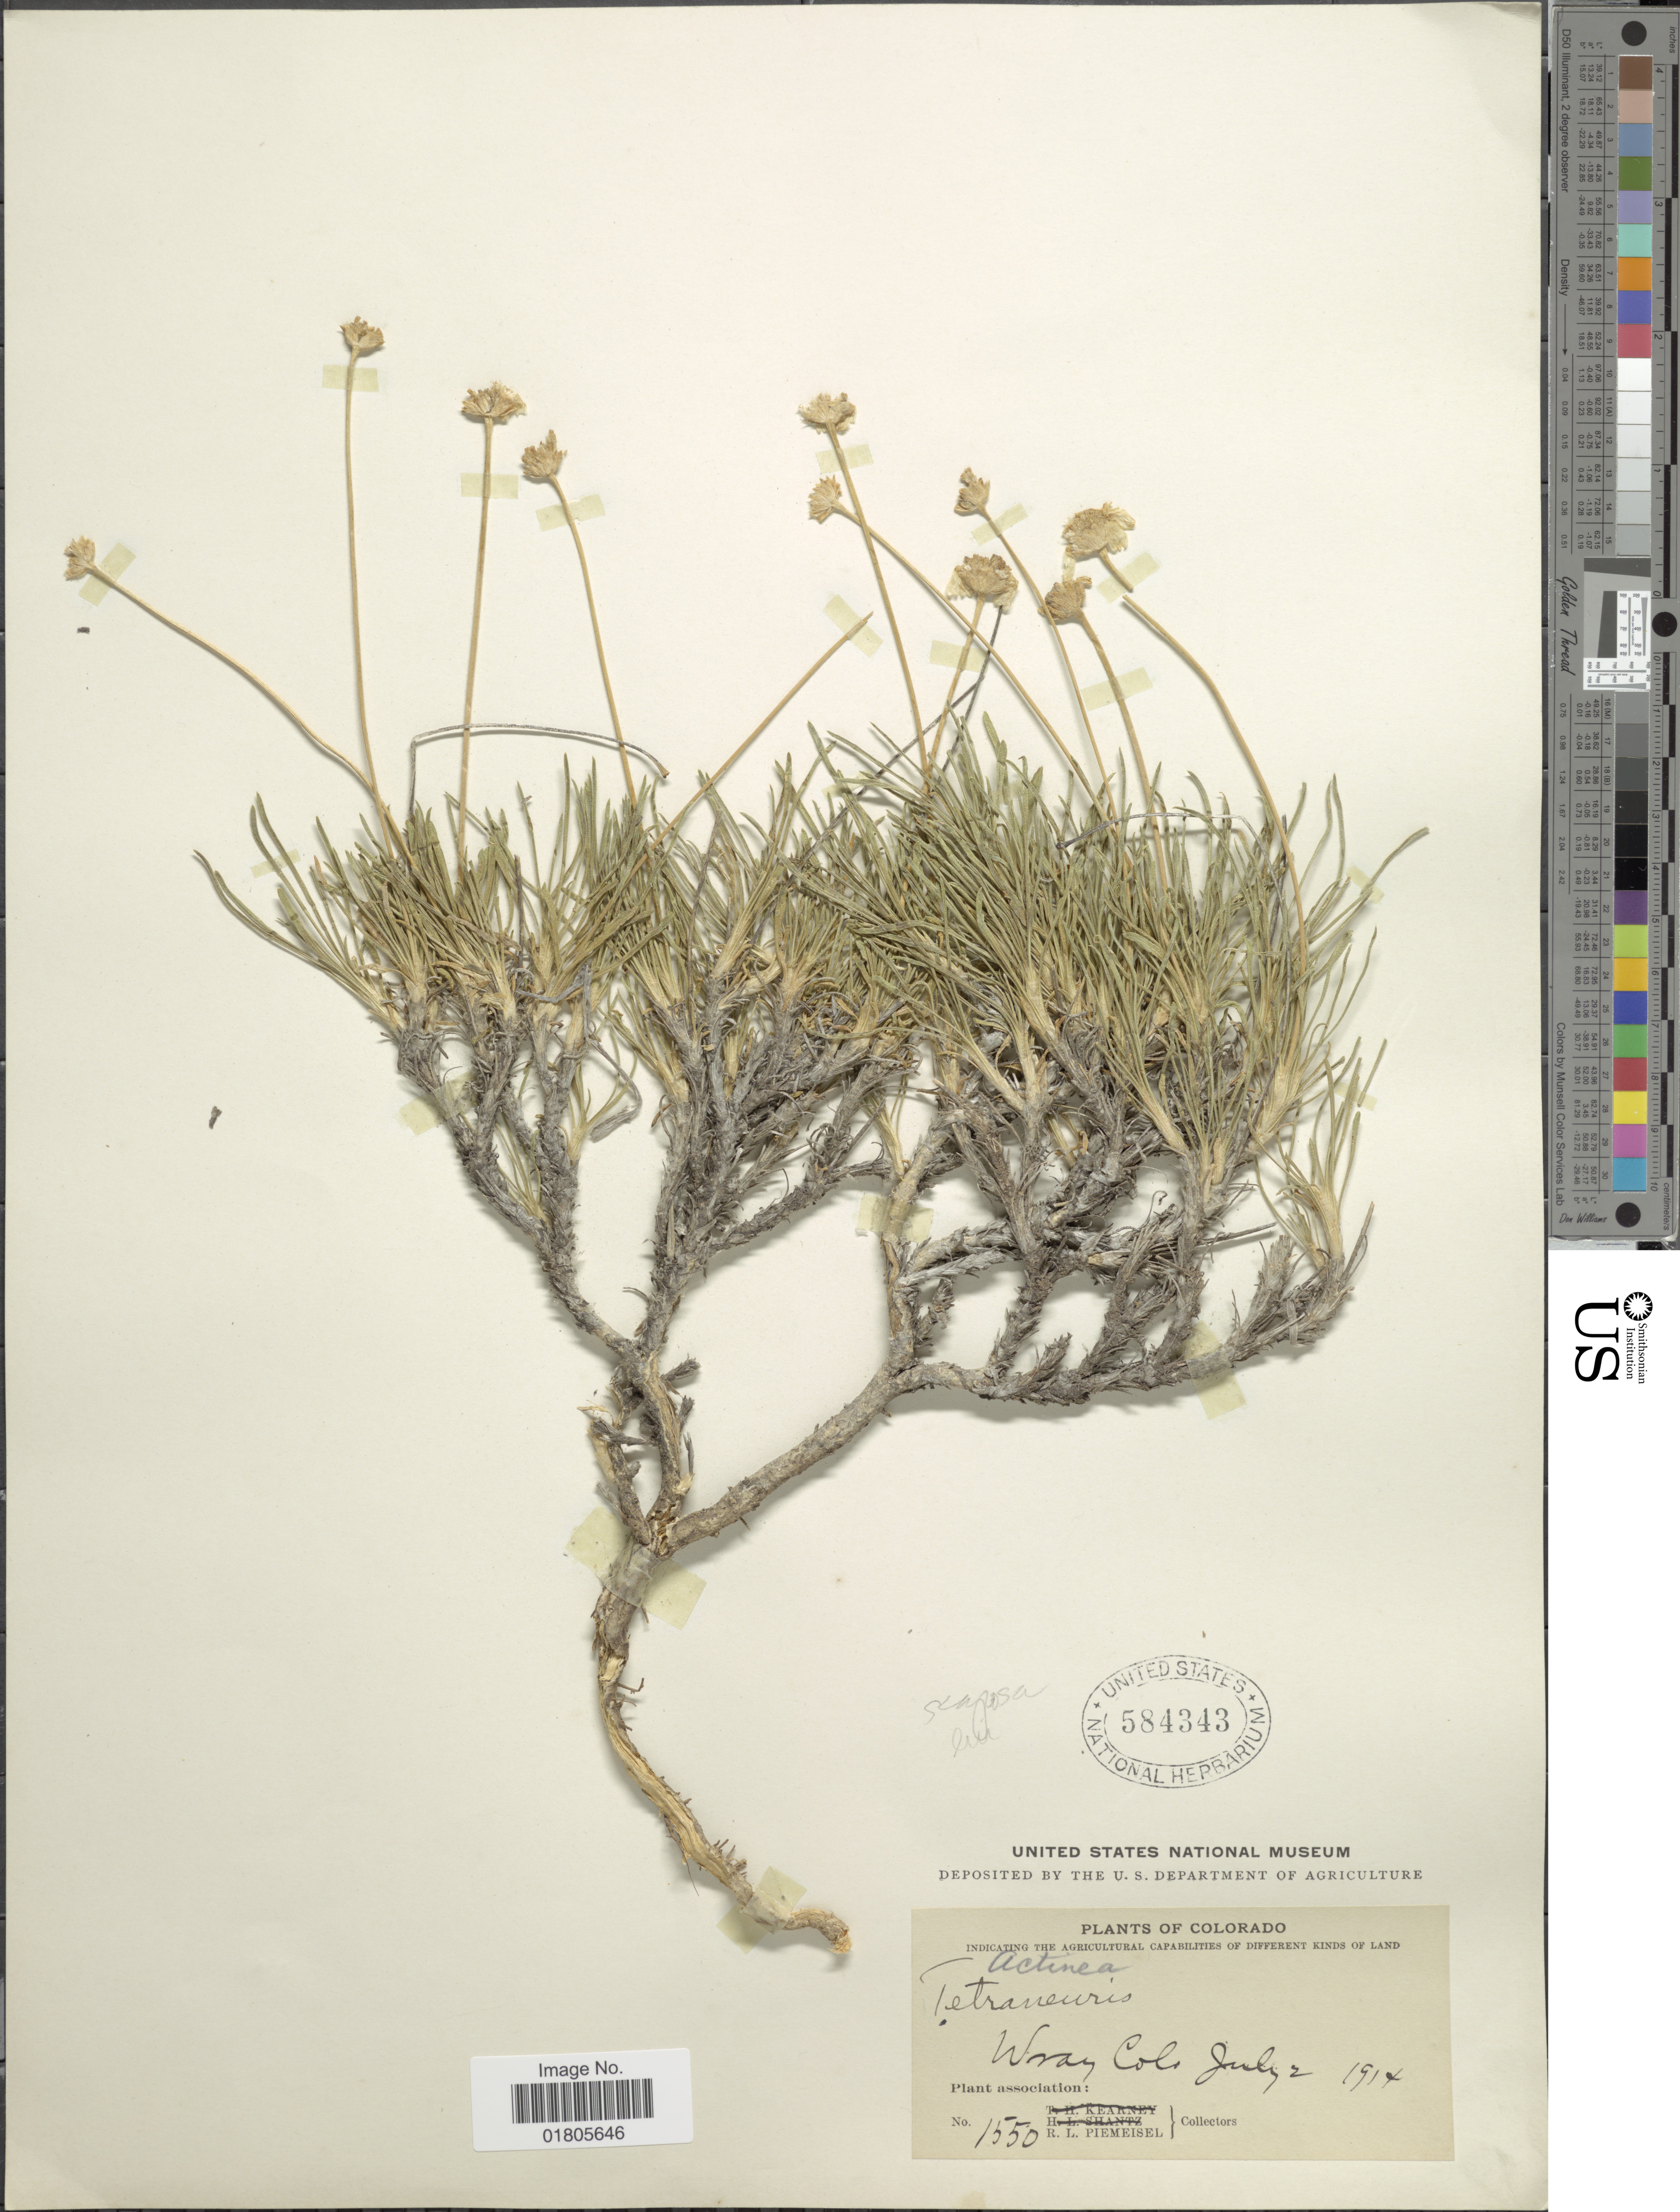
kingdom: Plantae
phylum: Tracheophyta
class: Magnoliopsida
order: Asterales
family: Asteraceae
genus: Actinea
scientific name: Actinea scaposa var. linearis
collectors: R. L. Piemeisel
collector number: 1550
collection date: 1914-07-02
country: United States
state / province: Colorado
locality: Wray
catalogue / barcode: US 584343